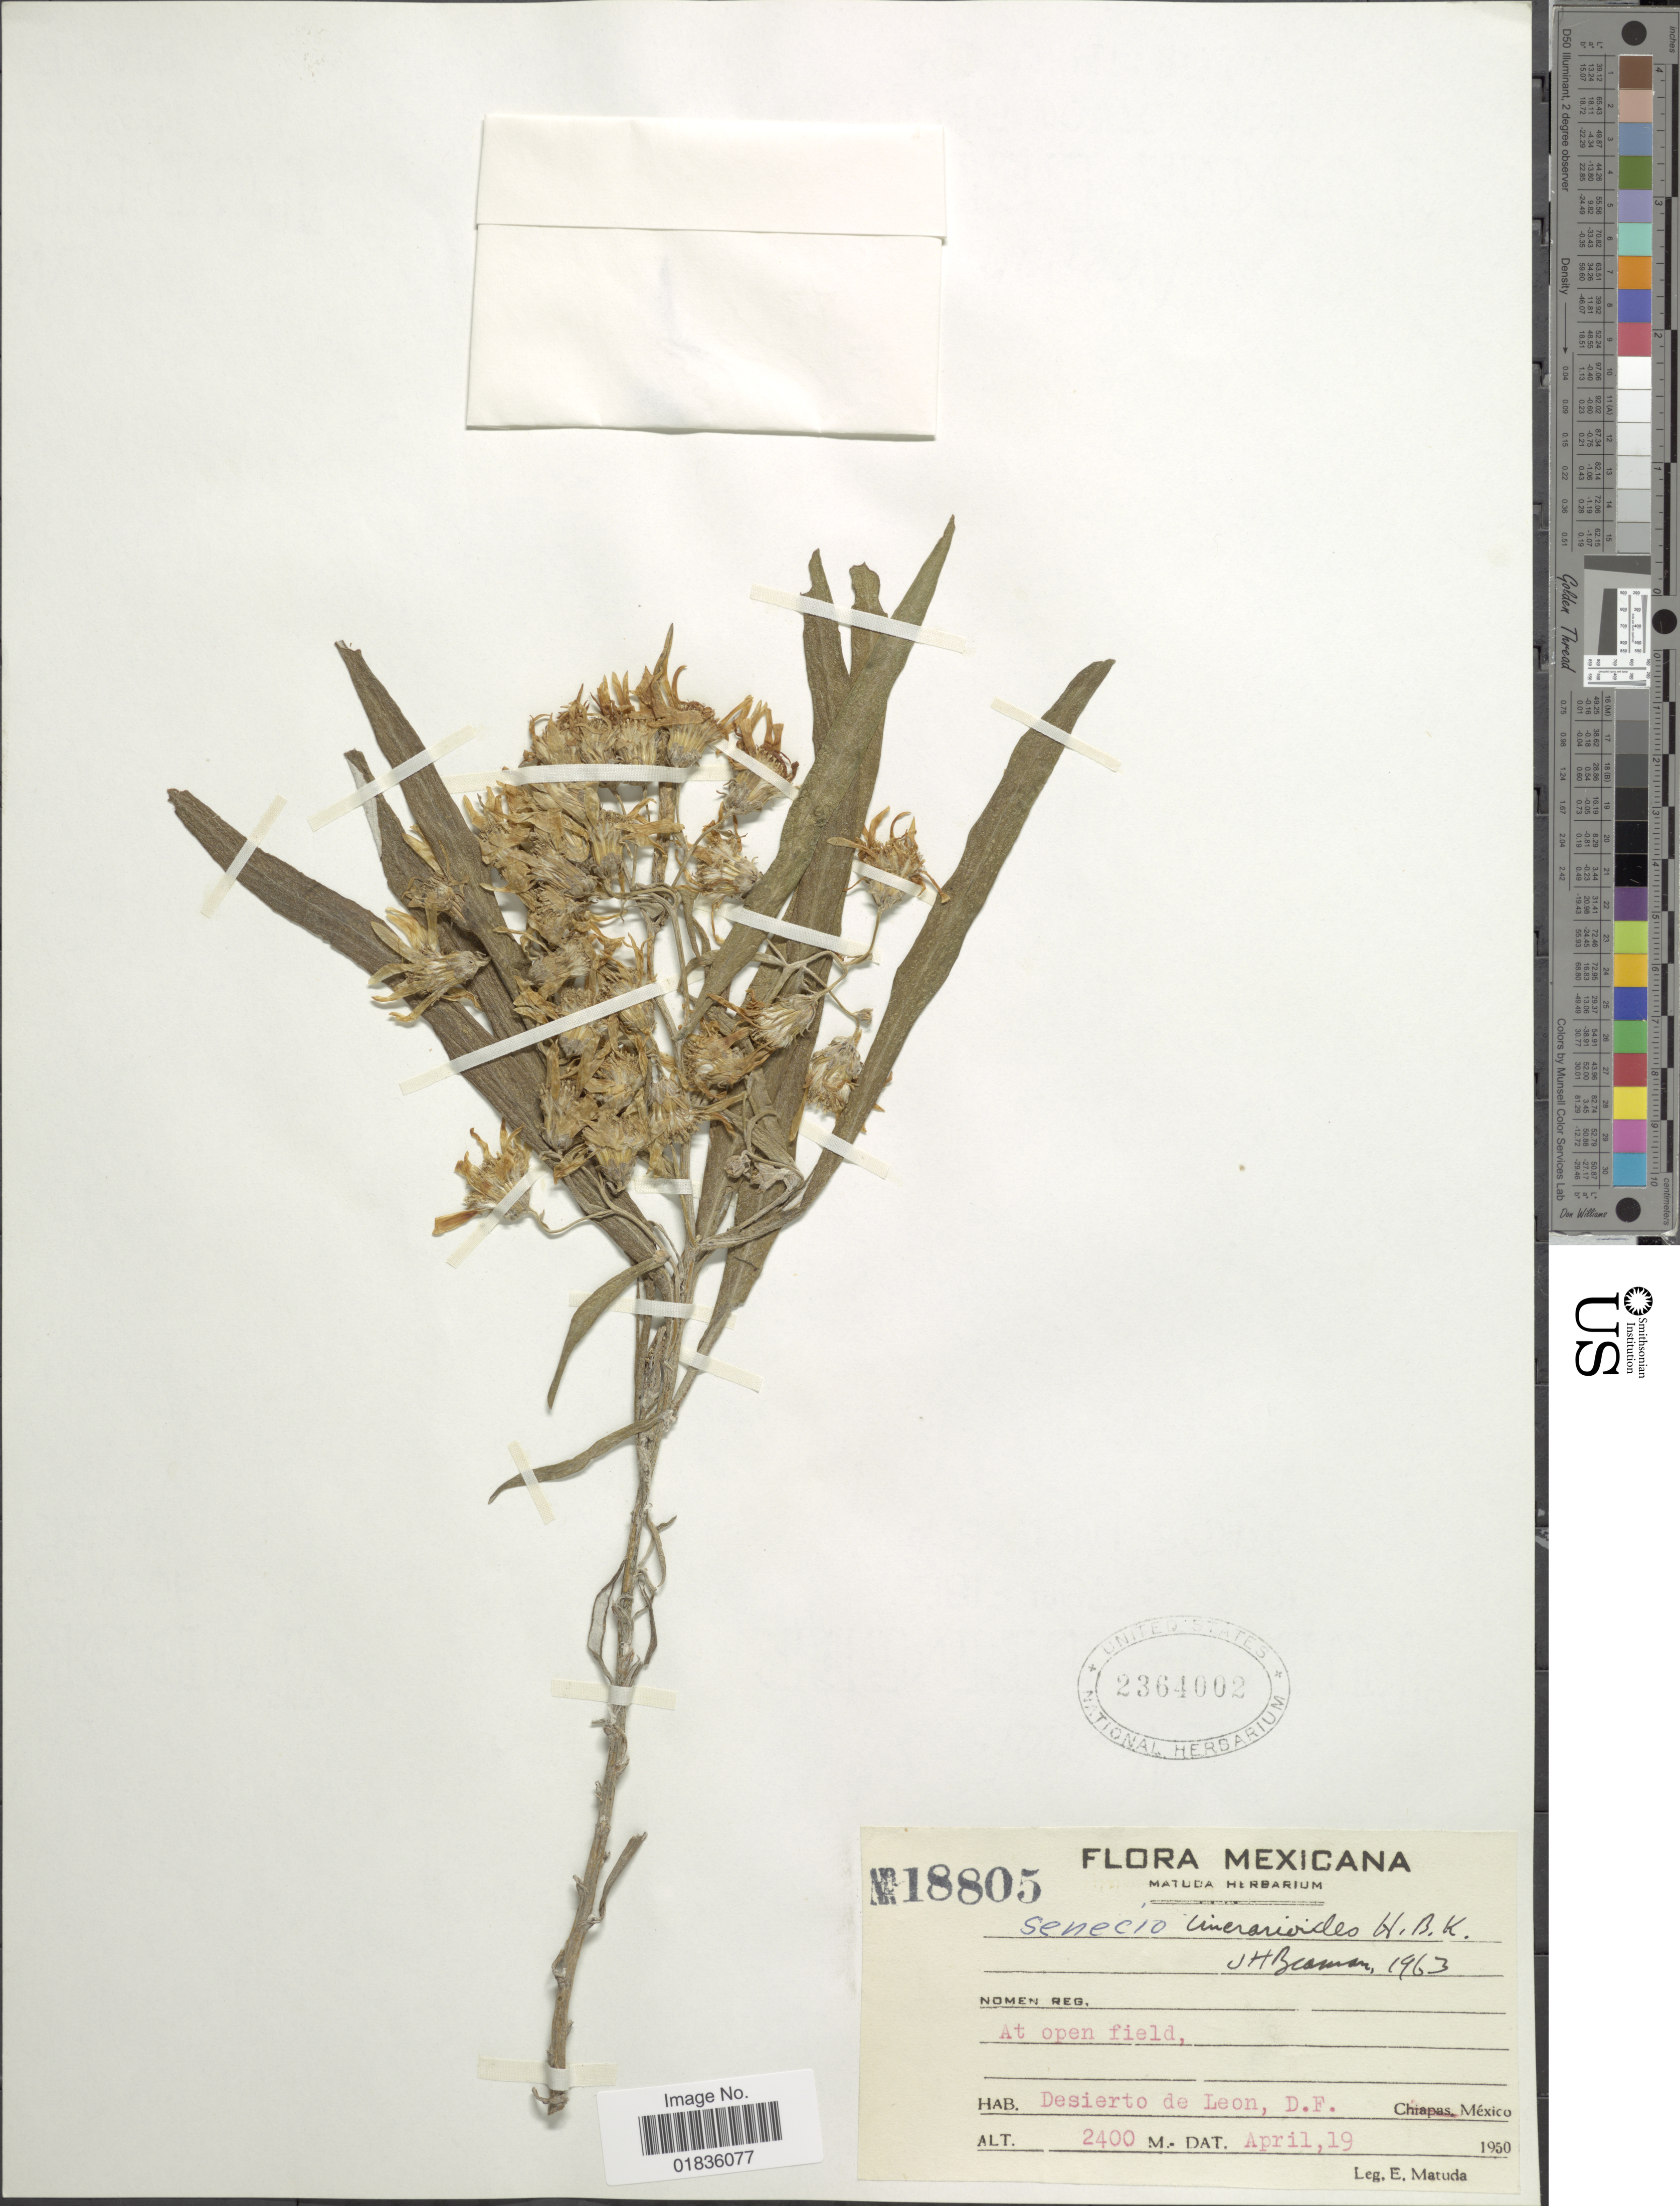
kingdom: Plantae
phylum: Tracheophyta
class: Magnoliopsida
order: Asterales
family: Asteraceae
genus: Senecio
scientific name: Senecio cinerarioides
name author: Kunth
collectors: E. Matuda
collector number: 18805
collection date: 1950-04-19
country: Mexico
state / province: Distrito Federal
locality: At open field, Desierto de Leon.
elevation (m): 2400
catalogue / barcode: US 2364002